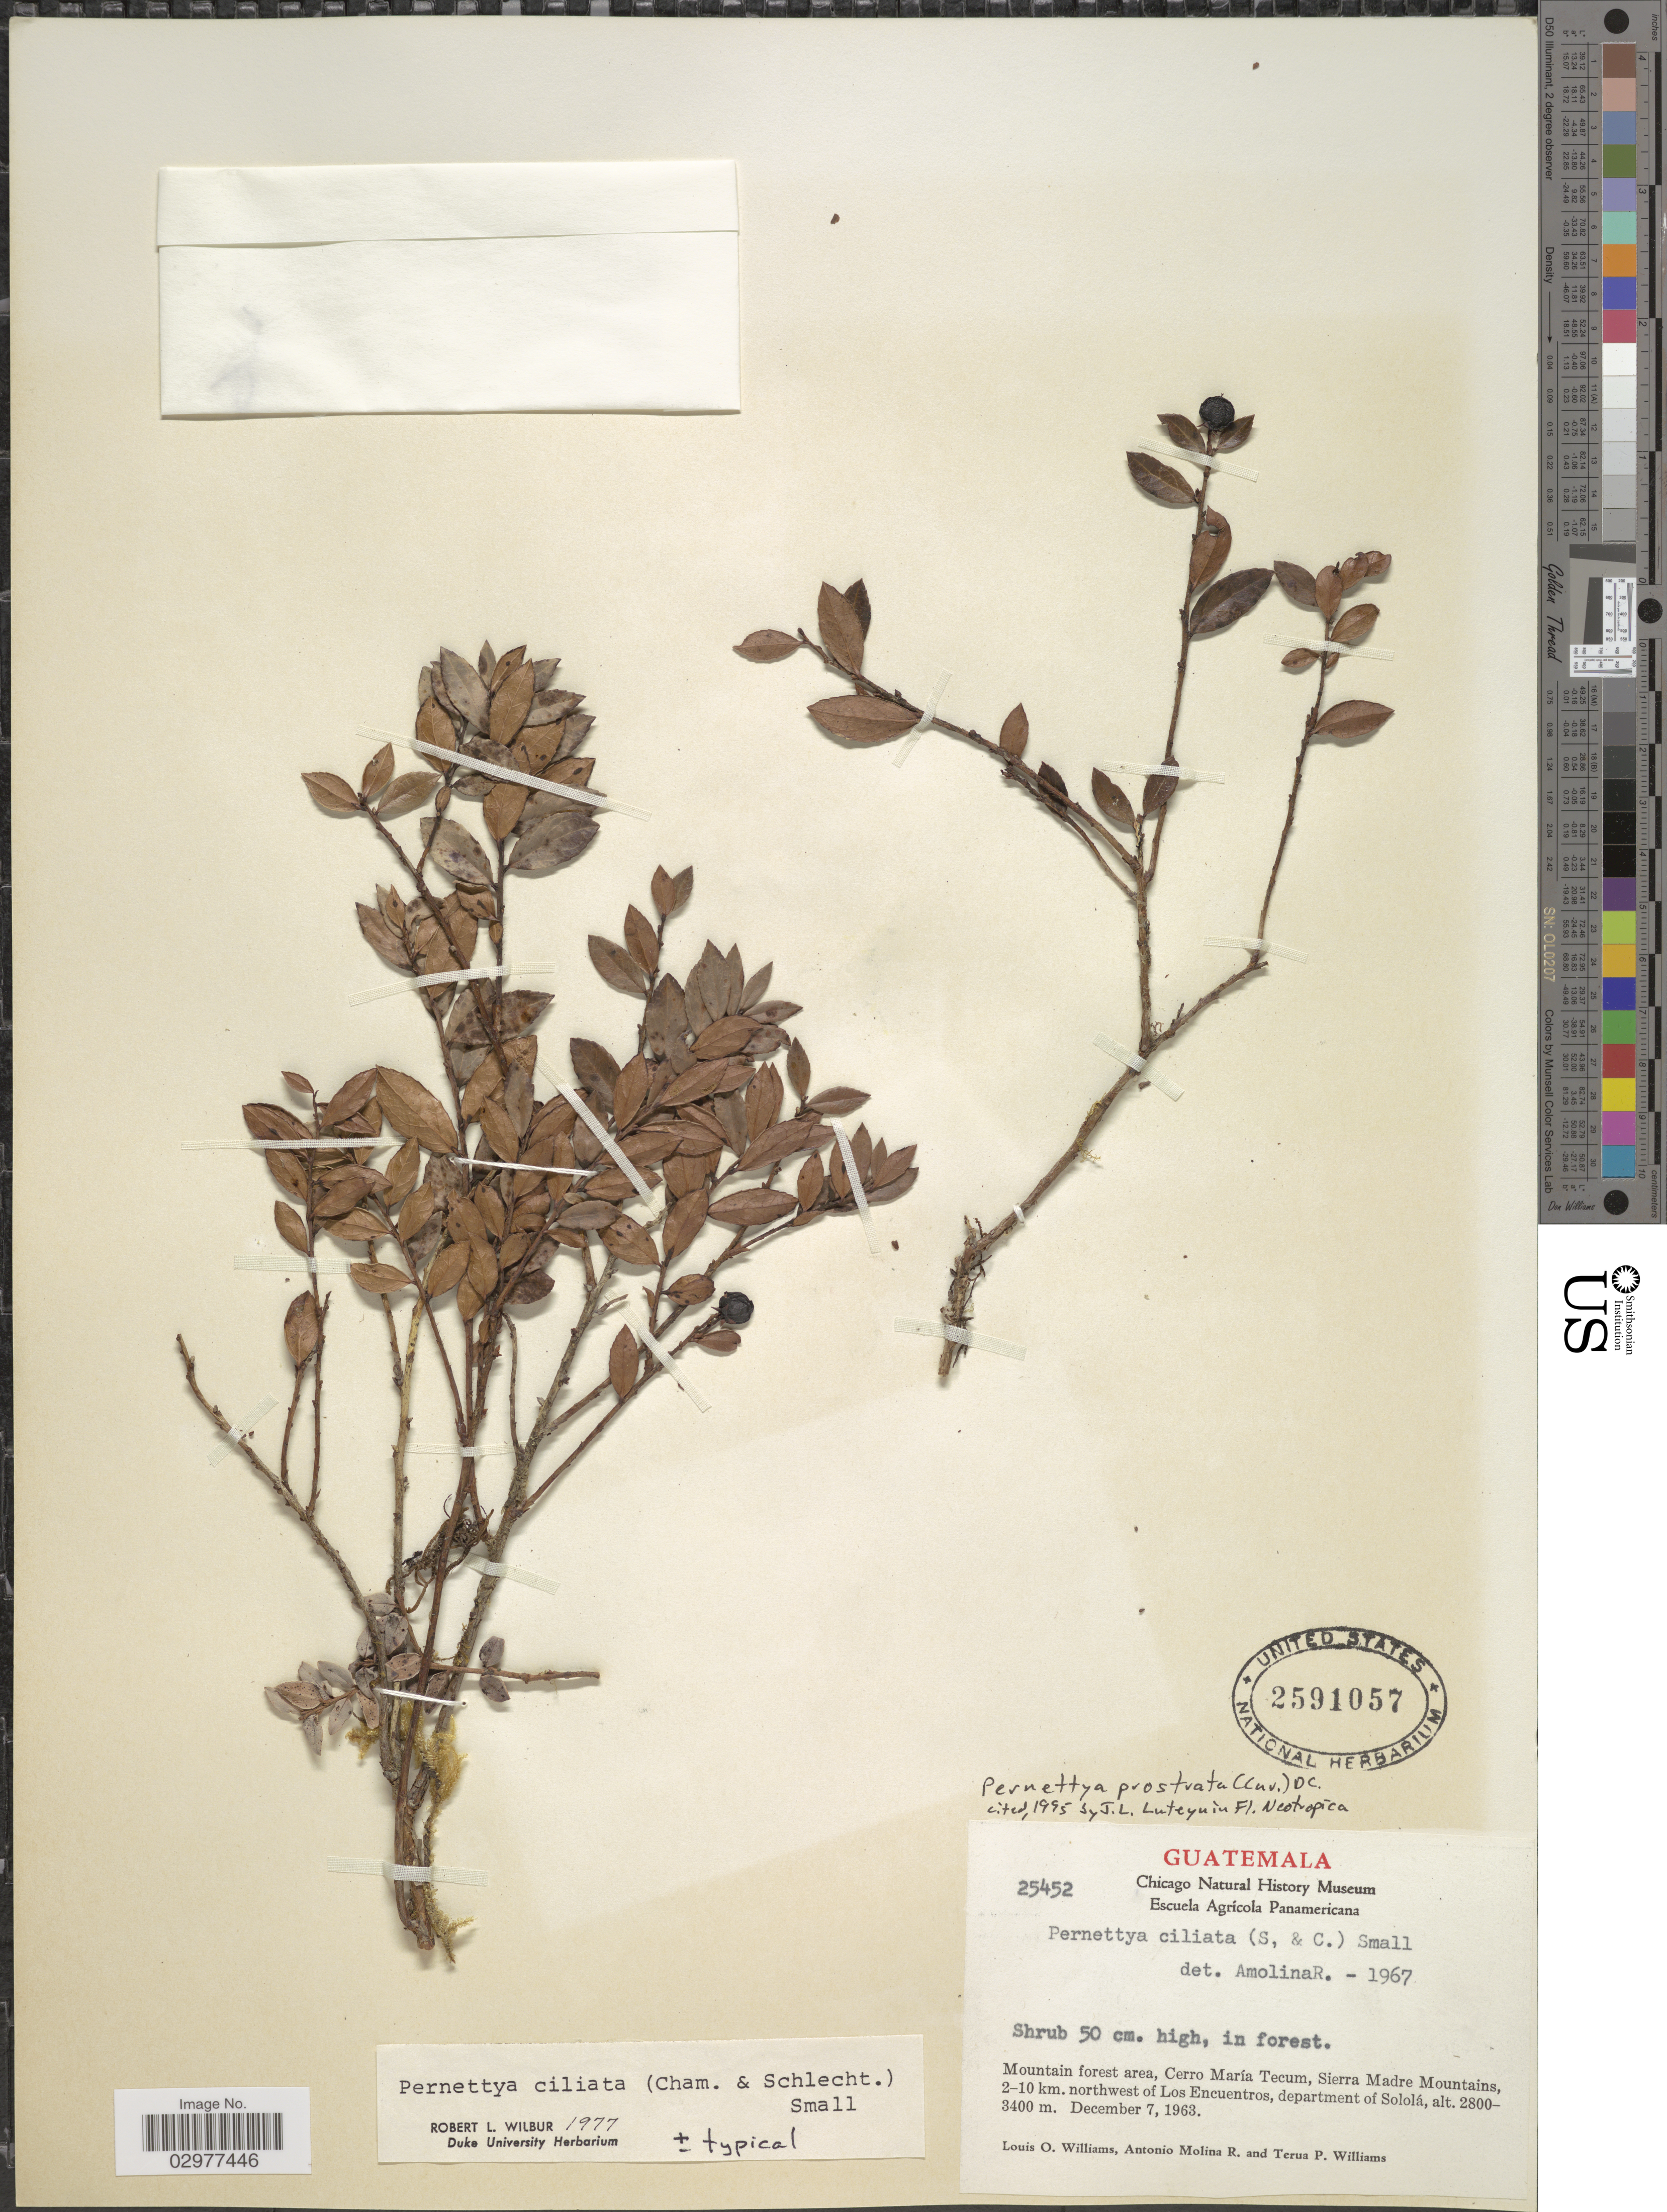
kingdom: Plantae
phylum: Tracheophyta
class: Magnoliopsida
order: Ericales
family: Ericaceae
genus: Pernettya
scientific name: Pernettya prostrata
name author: (Cav.) DC.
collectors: L. O. Williams, A. Molina R. & T. Williams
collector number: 25452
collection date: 1963-12-07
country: Guatemala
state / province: Sololá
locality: Mountain forest area, Cerro Maríqa Tecum, Sierra Madre Mountains, 2-10 km. northwest of Los Encuentros, department of Sololá.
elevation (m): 3400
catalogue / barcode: US 2591057